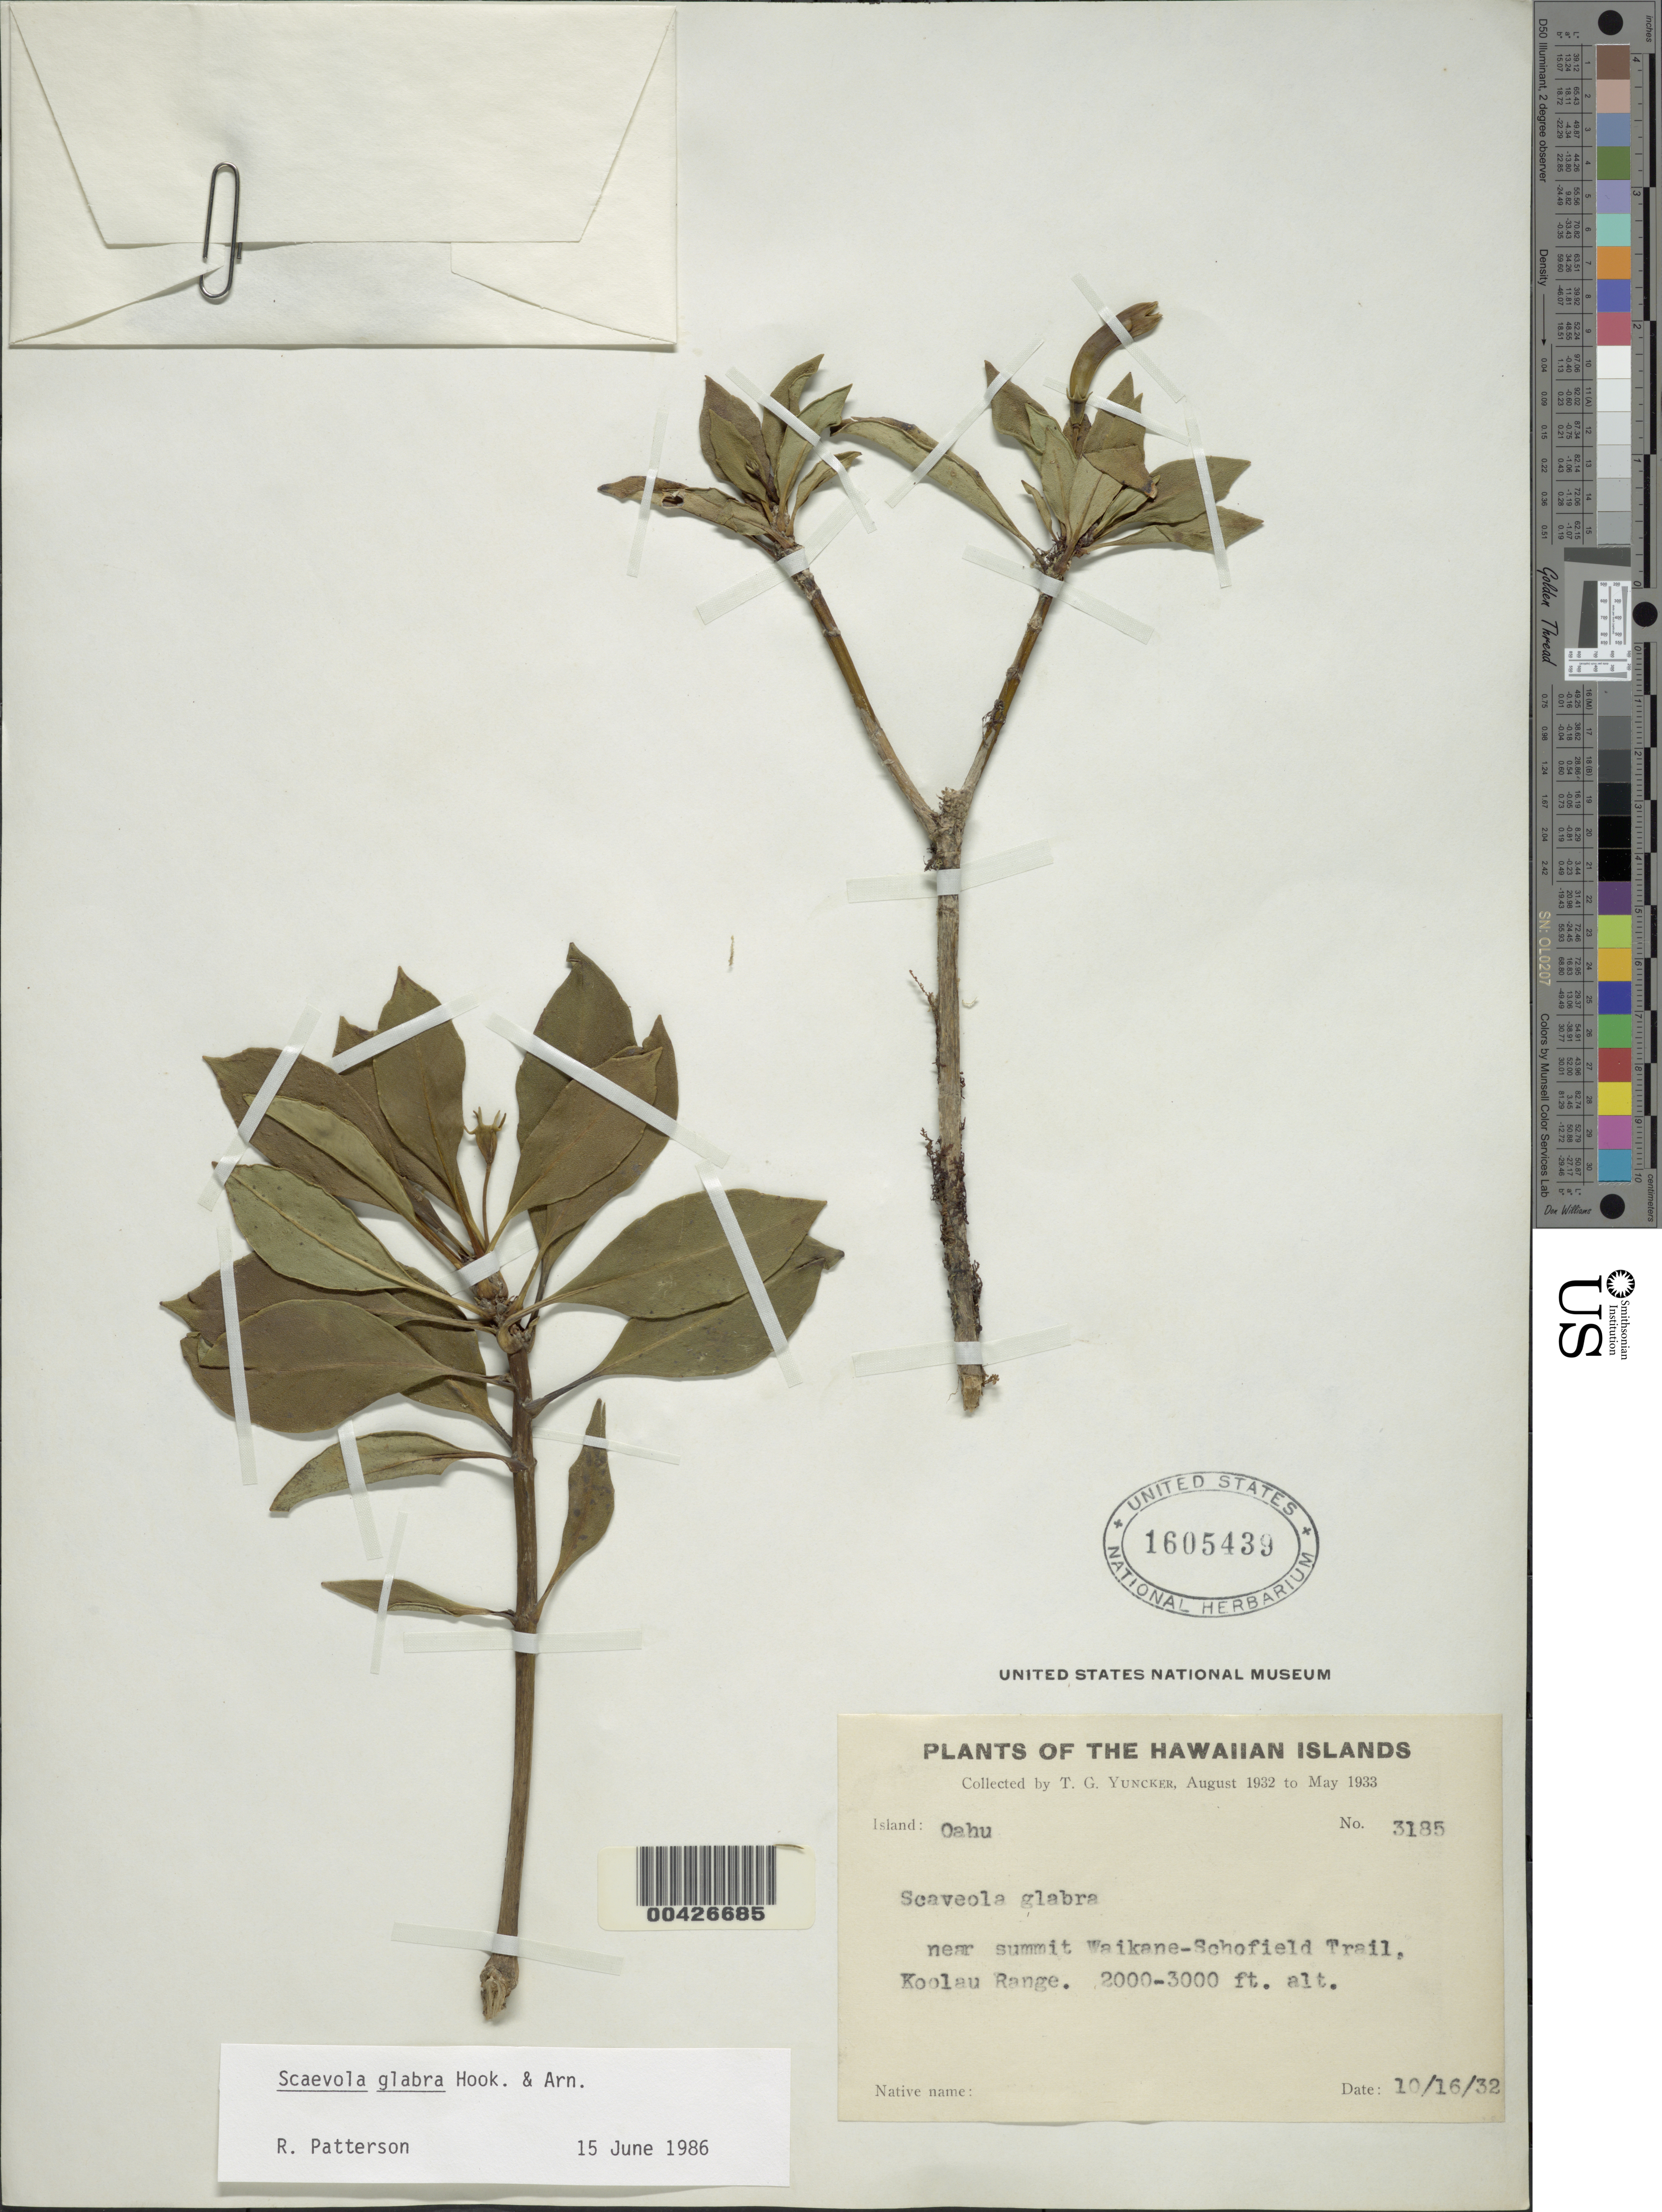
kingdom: Plantae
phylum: Tracheophyta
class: Magnoliopsida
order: Asterales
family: Goodeniaceae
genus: Scaevola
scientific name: Scaevola glabra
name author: Hook. & Arn.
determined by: Patterson, R.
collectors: T. G. Yuncker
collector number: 3185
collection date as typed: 16 Oct 1932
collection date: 1932-10-16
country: United States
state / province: Hawaii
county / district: Honolulu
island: Oahu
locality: near summit Waikane-Schofield Trail, Koolau Range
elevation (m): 610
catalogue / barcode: US 1605439